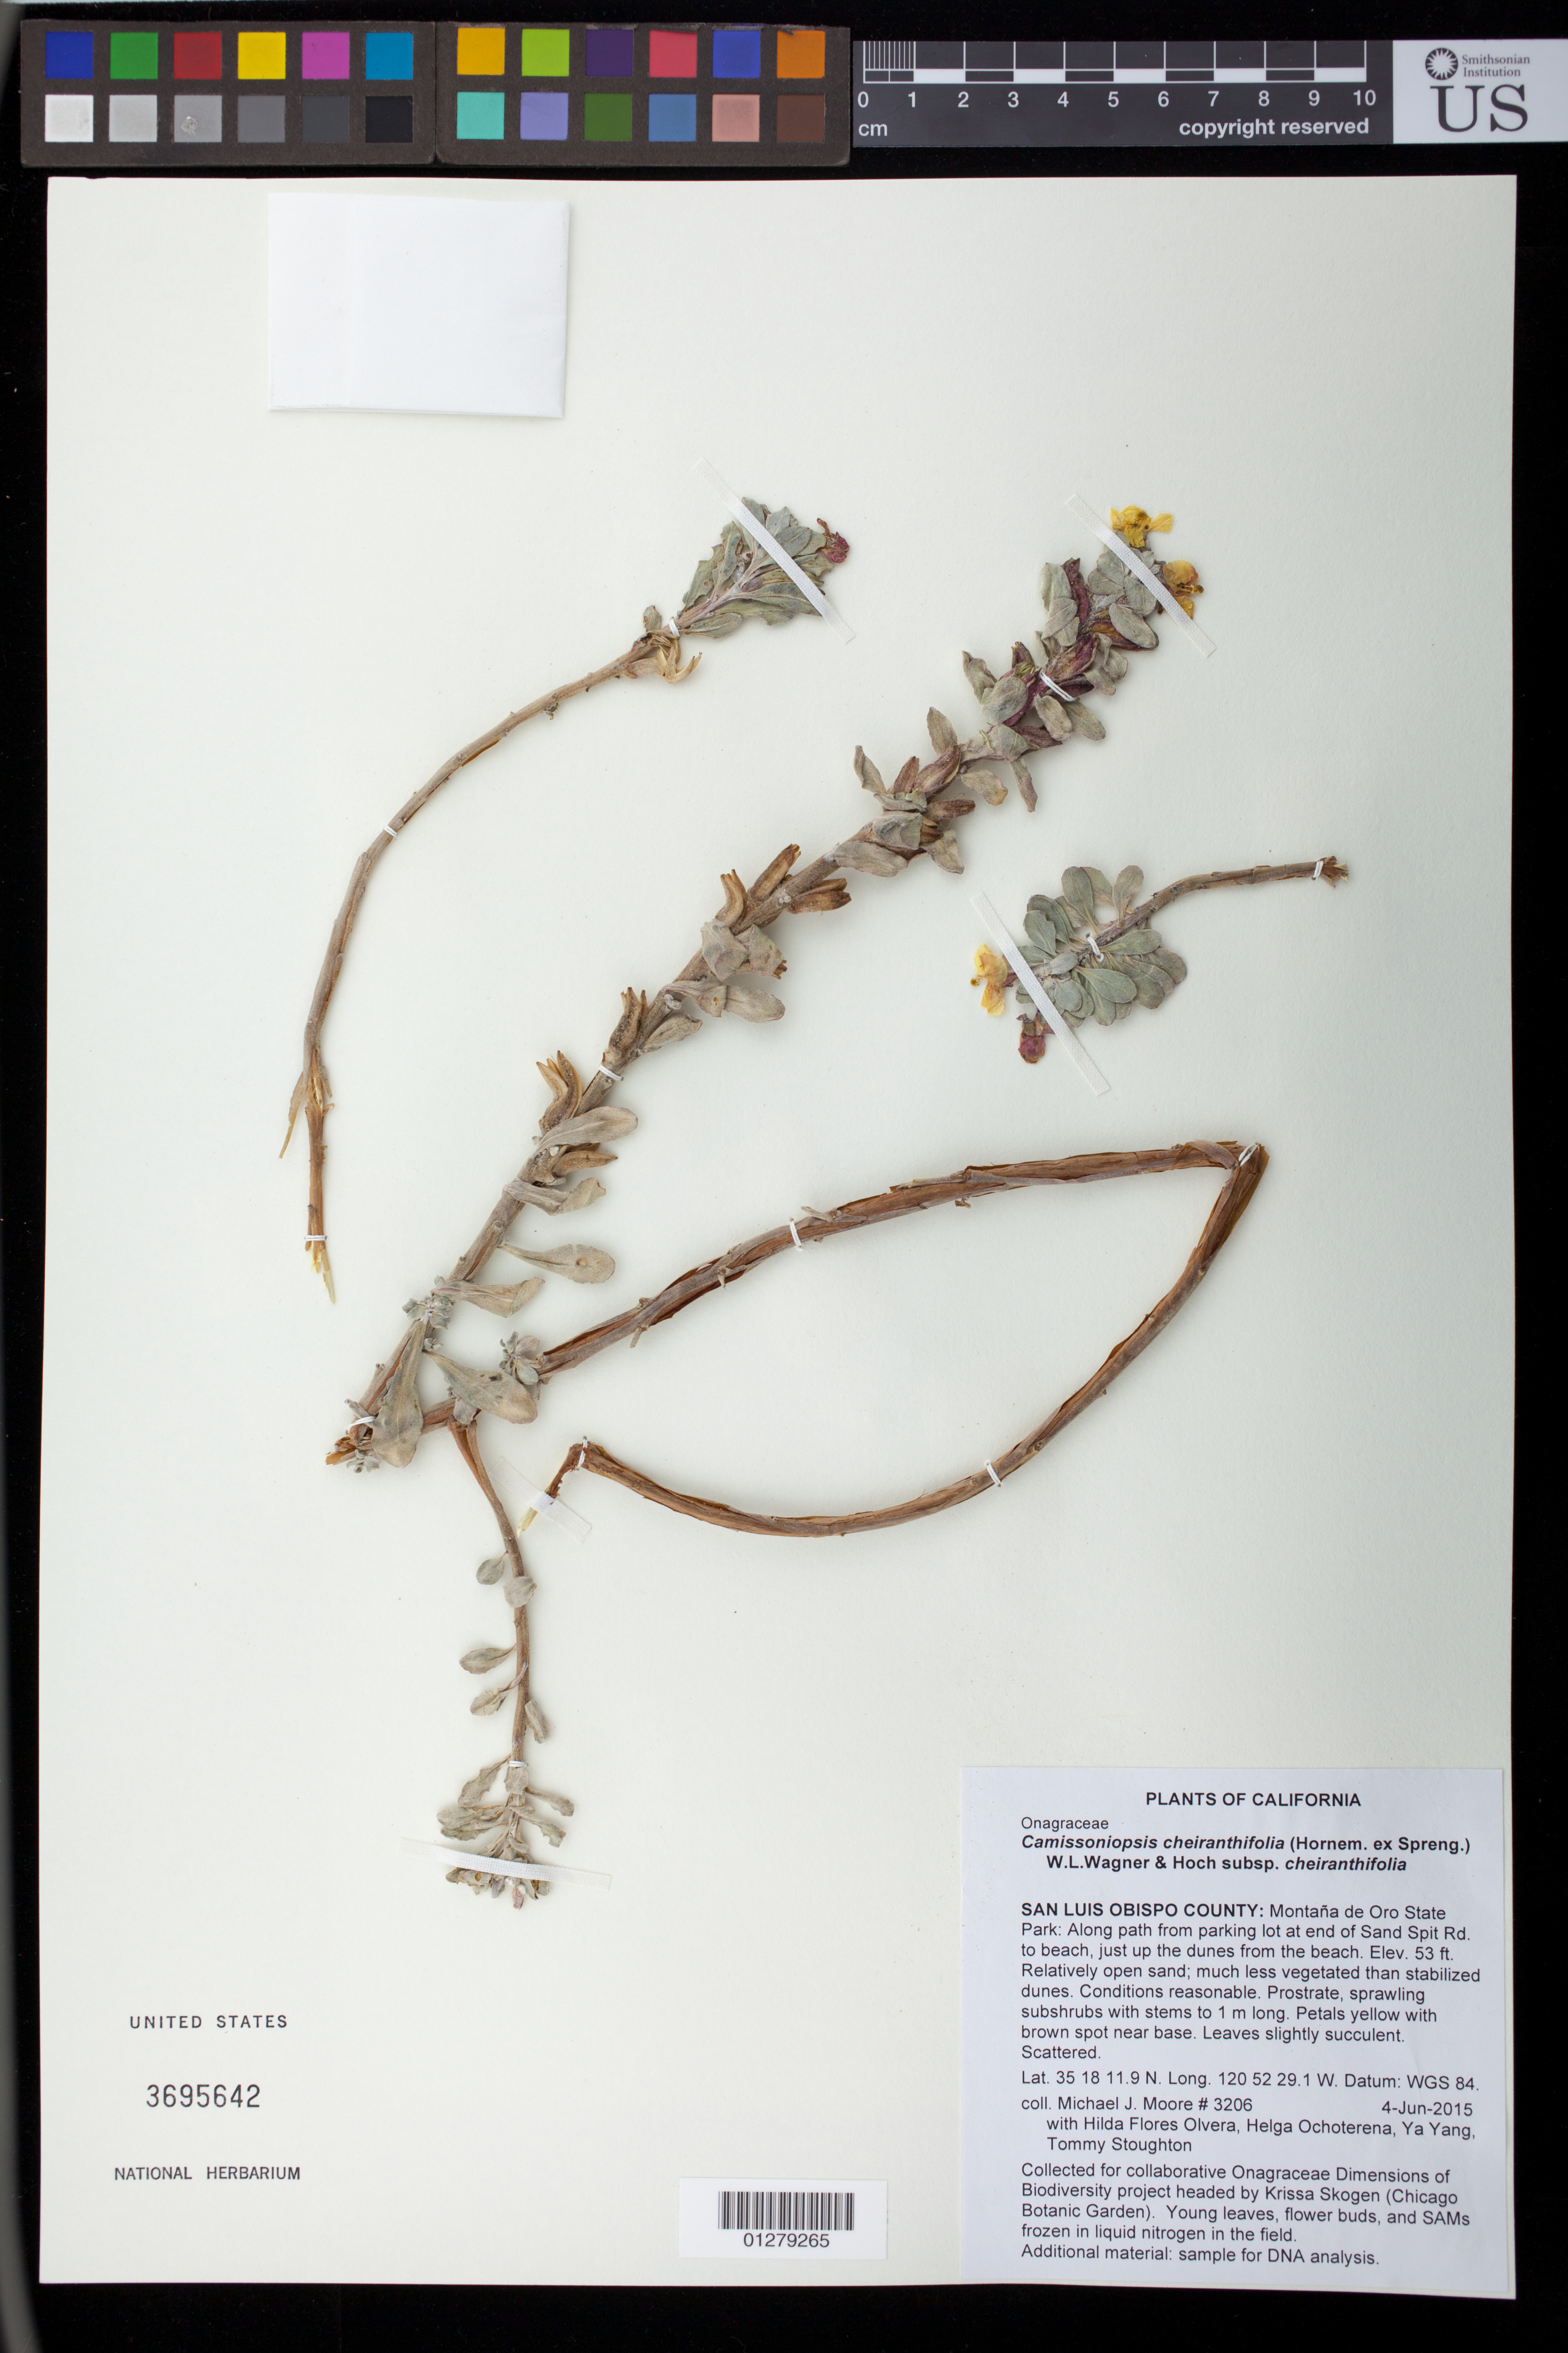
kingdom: Plantae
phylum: Tracheophyta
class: Magnoliopsida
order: Myrtales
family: Onagraceae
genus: Camissoniopsis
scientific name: Camissoniopsis cheiranthifolia subsp. cheiranthifolia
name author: (Hornem. ex Spreng.) W.L. Wagner & Hoch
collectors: M. J. Moore, H. Flores Olvera, H. Ochoterena-B., Y. Yang & T. Stoughton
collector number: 3206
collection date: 2015-06-04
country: United States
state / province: California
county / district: San Luis Obispo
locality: Montana de Oro State Park: Along path from parking lot at end of Sand Spit Rd. to beach, just up the dunes from the beach.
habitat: Relatively open sand; much less vegetated than stabilized dunes. Conditions reasonable.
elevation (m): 16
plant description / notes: Collected for collaborative Onagraceae Dimensions of Biodiversity project headed by Krissa Skogen (Chicago Botanic Garden). Young leaves, flower buds, and SAMs frozen in liquid nitrogen in the field.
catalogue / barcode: US 3695642